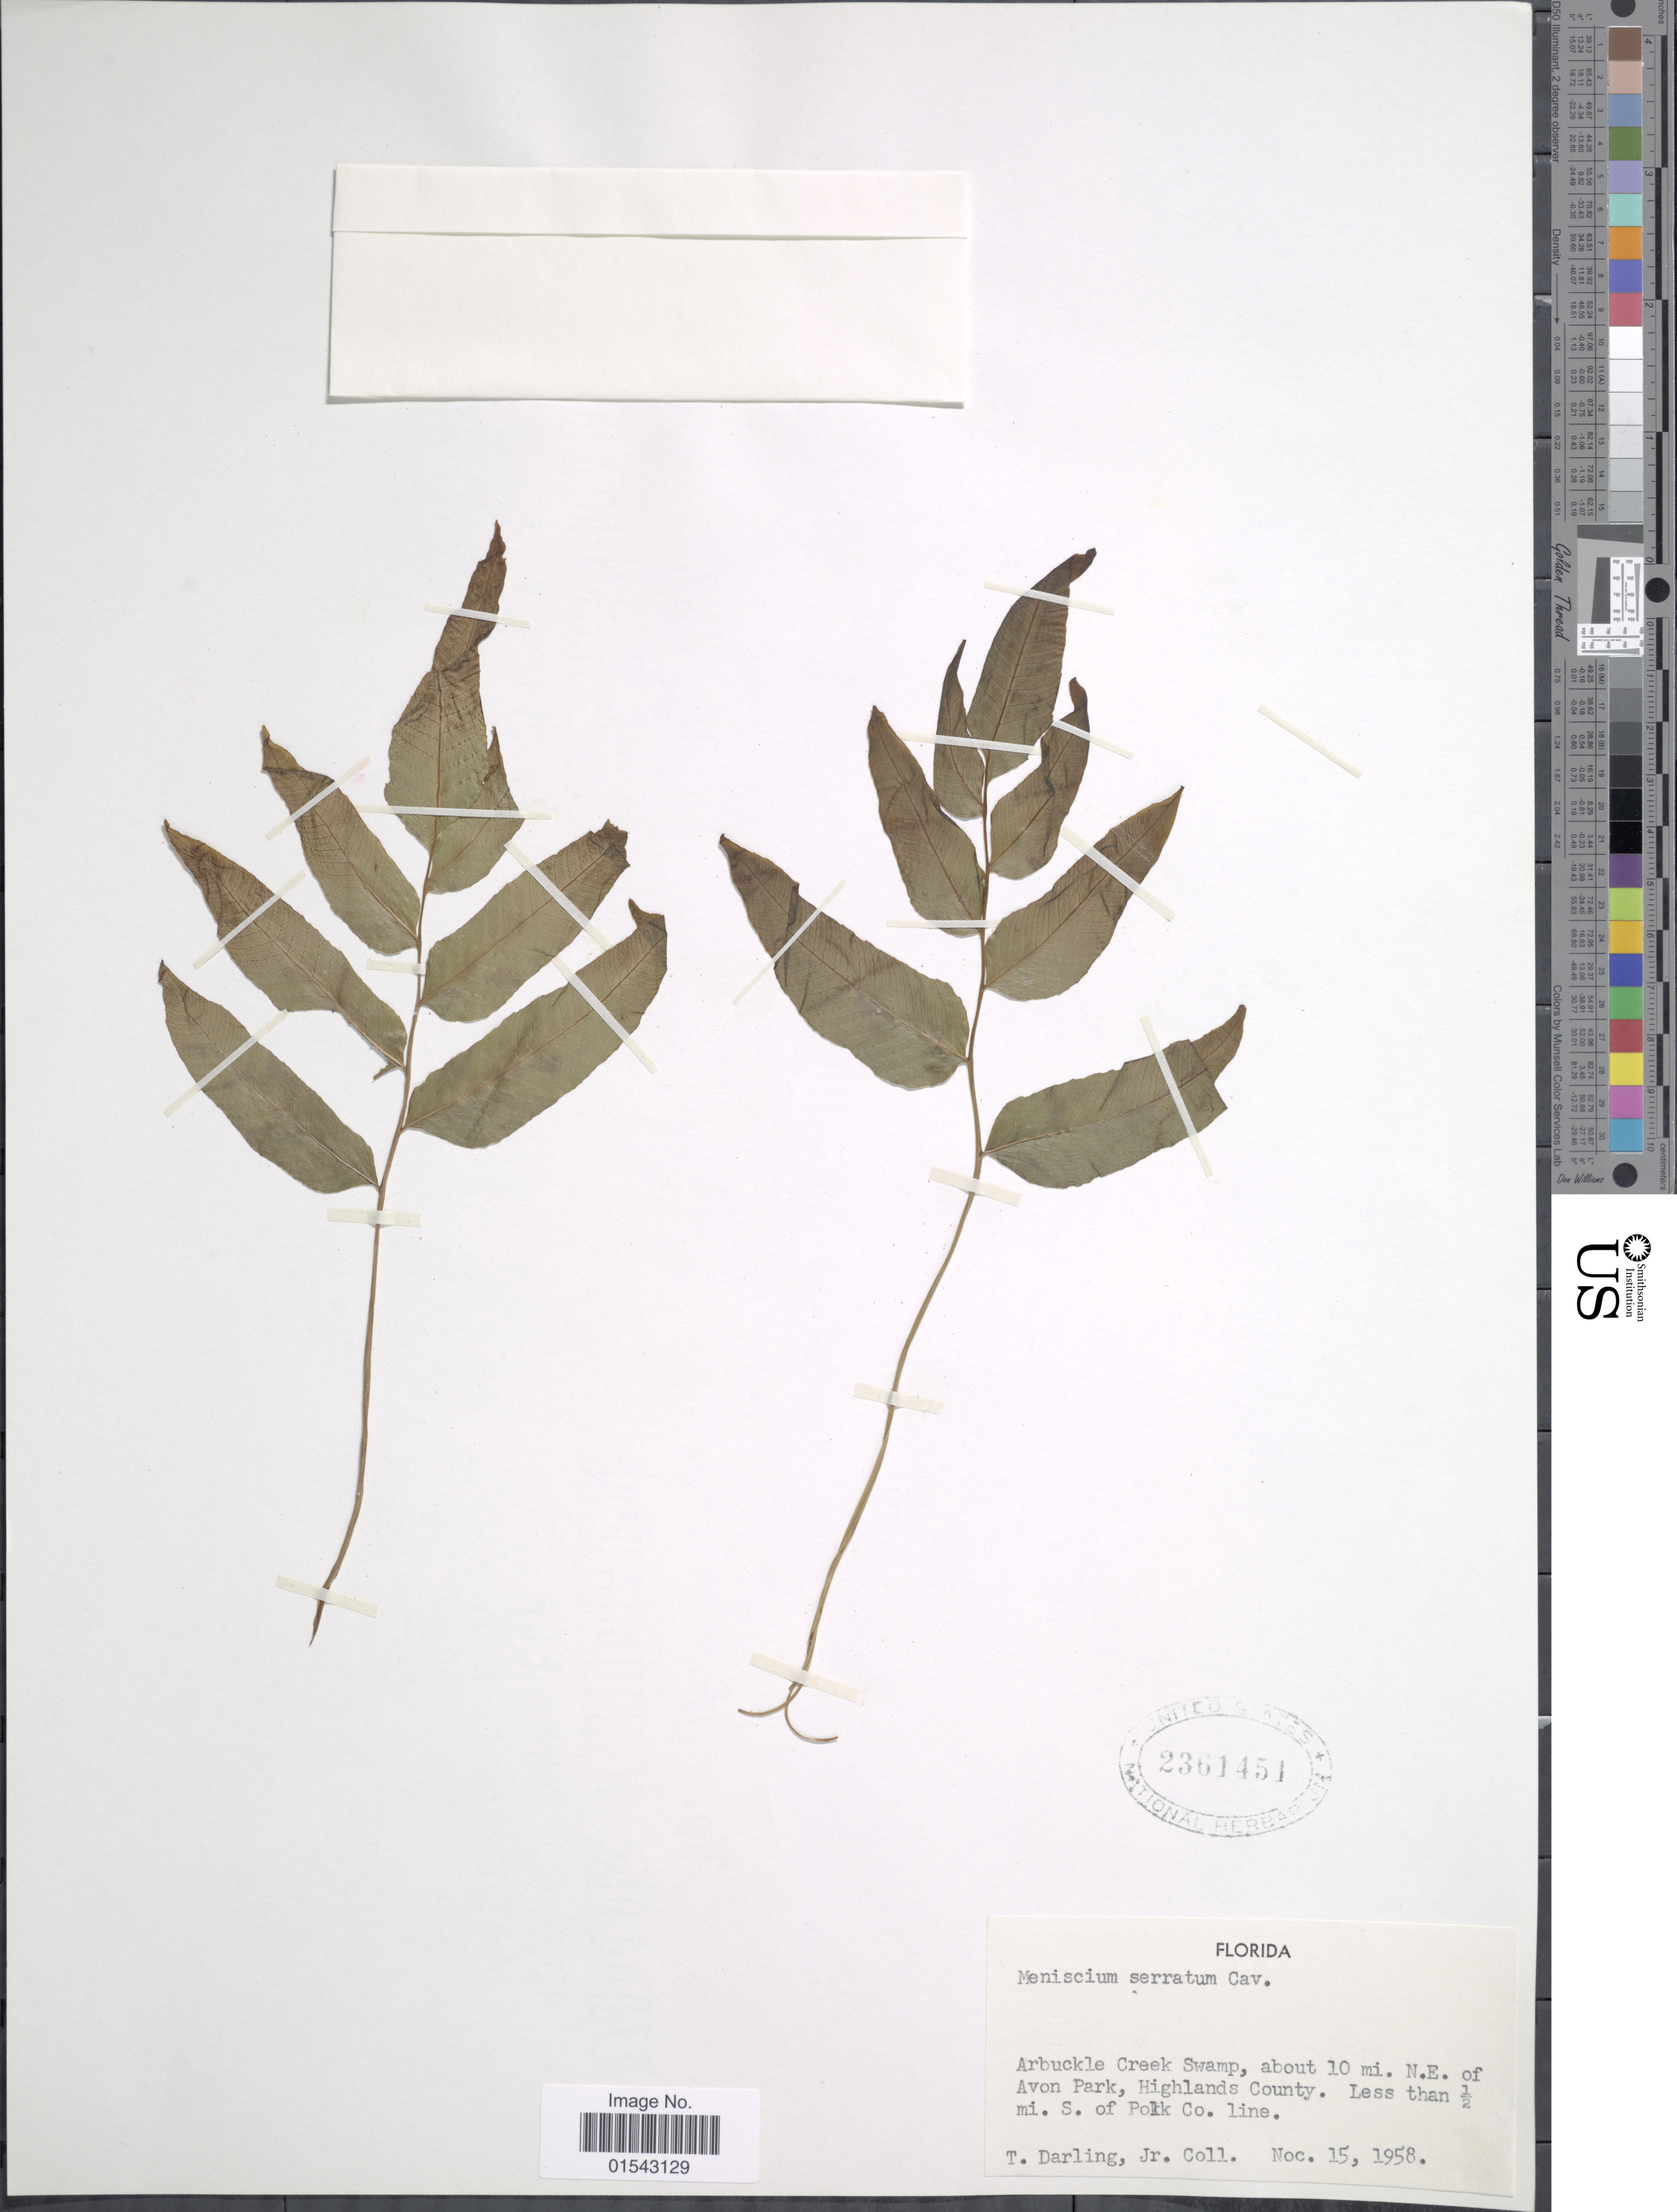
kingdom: Plantae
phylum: Tracheophyta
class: Polypodiopsida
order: Polypodiales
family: Thelypteridaceae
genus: Meniscium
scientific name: Meniscium reticulatum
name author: (L.) Sw.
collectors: T. Darling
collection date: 1958-11-15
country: United States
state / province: Florida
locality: Florida, Arbuckle Creek Swamp, about 10 mi. N. E. of Avon Park, Highlands County, less than 0,5 mi. S. of Pokk Co. line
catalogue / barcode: US 2361451